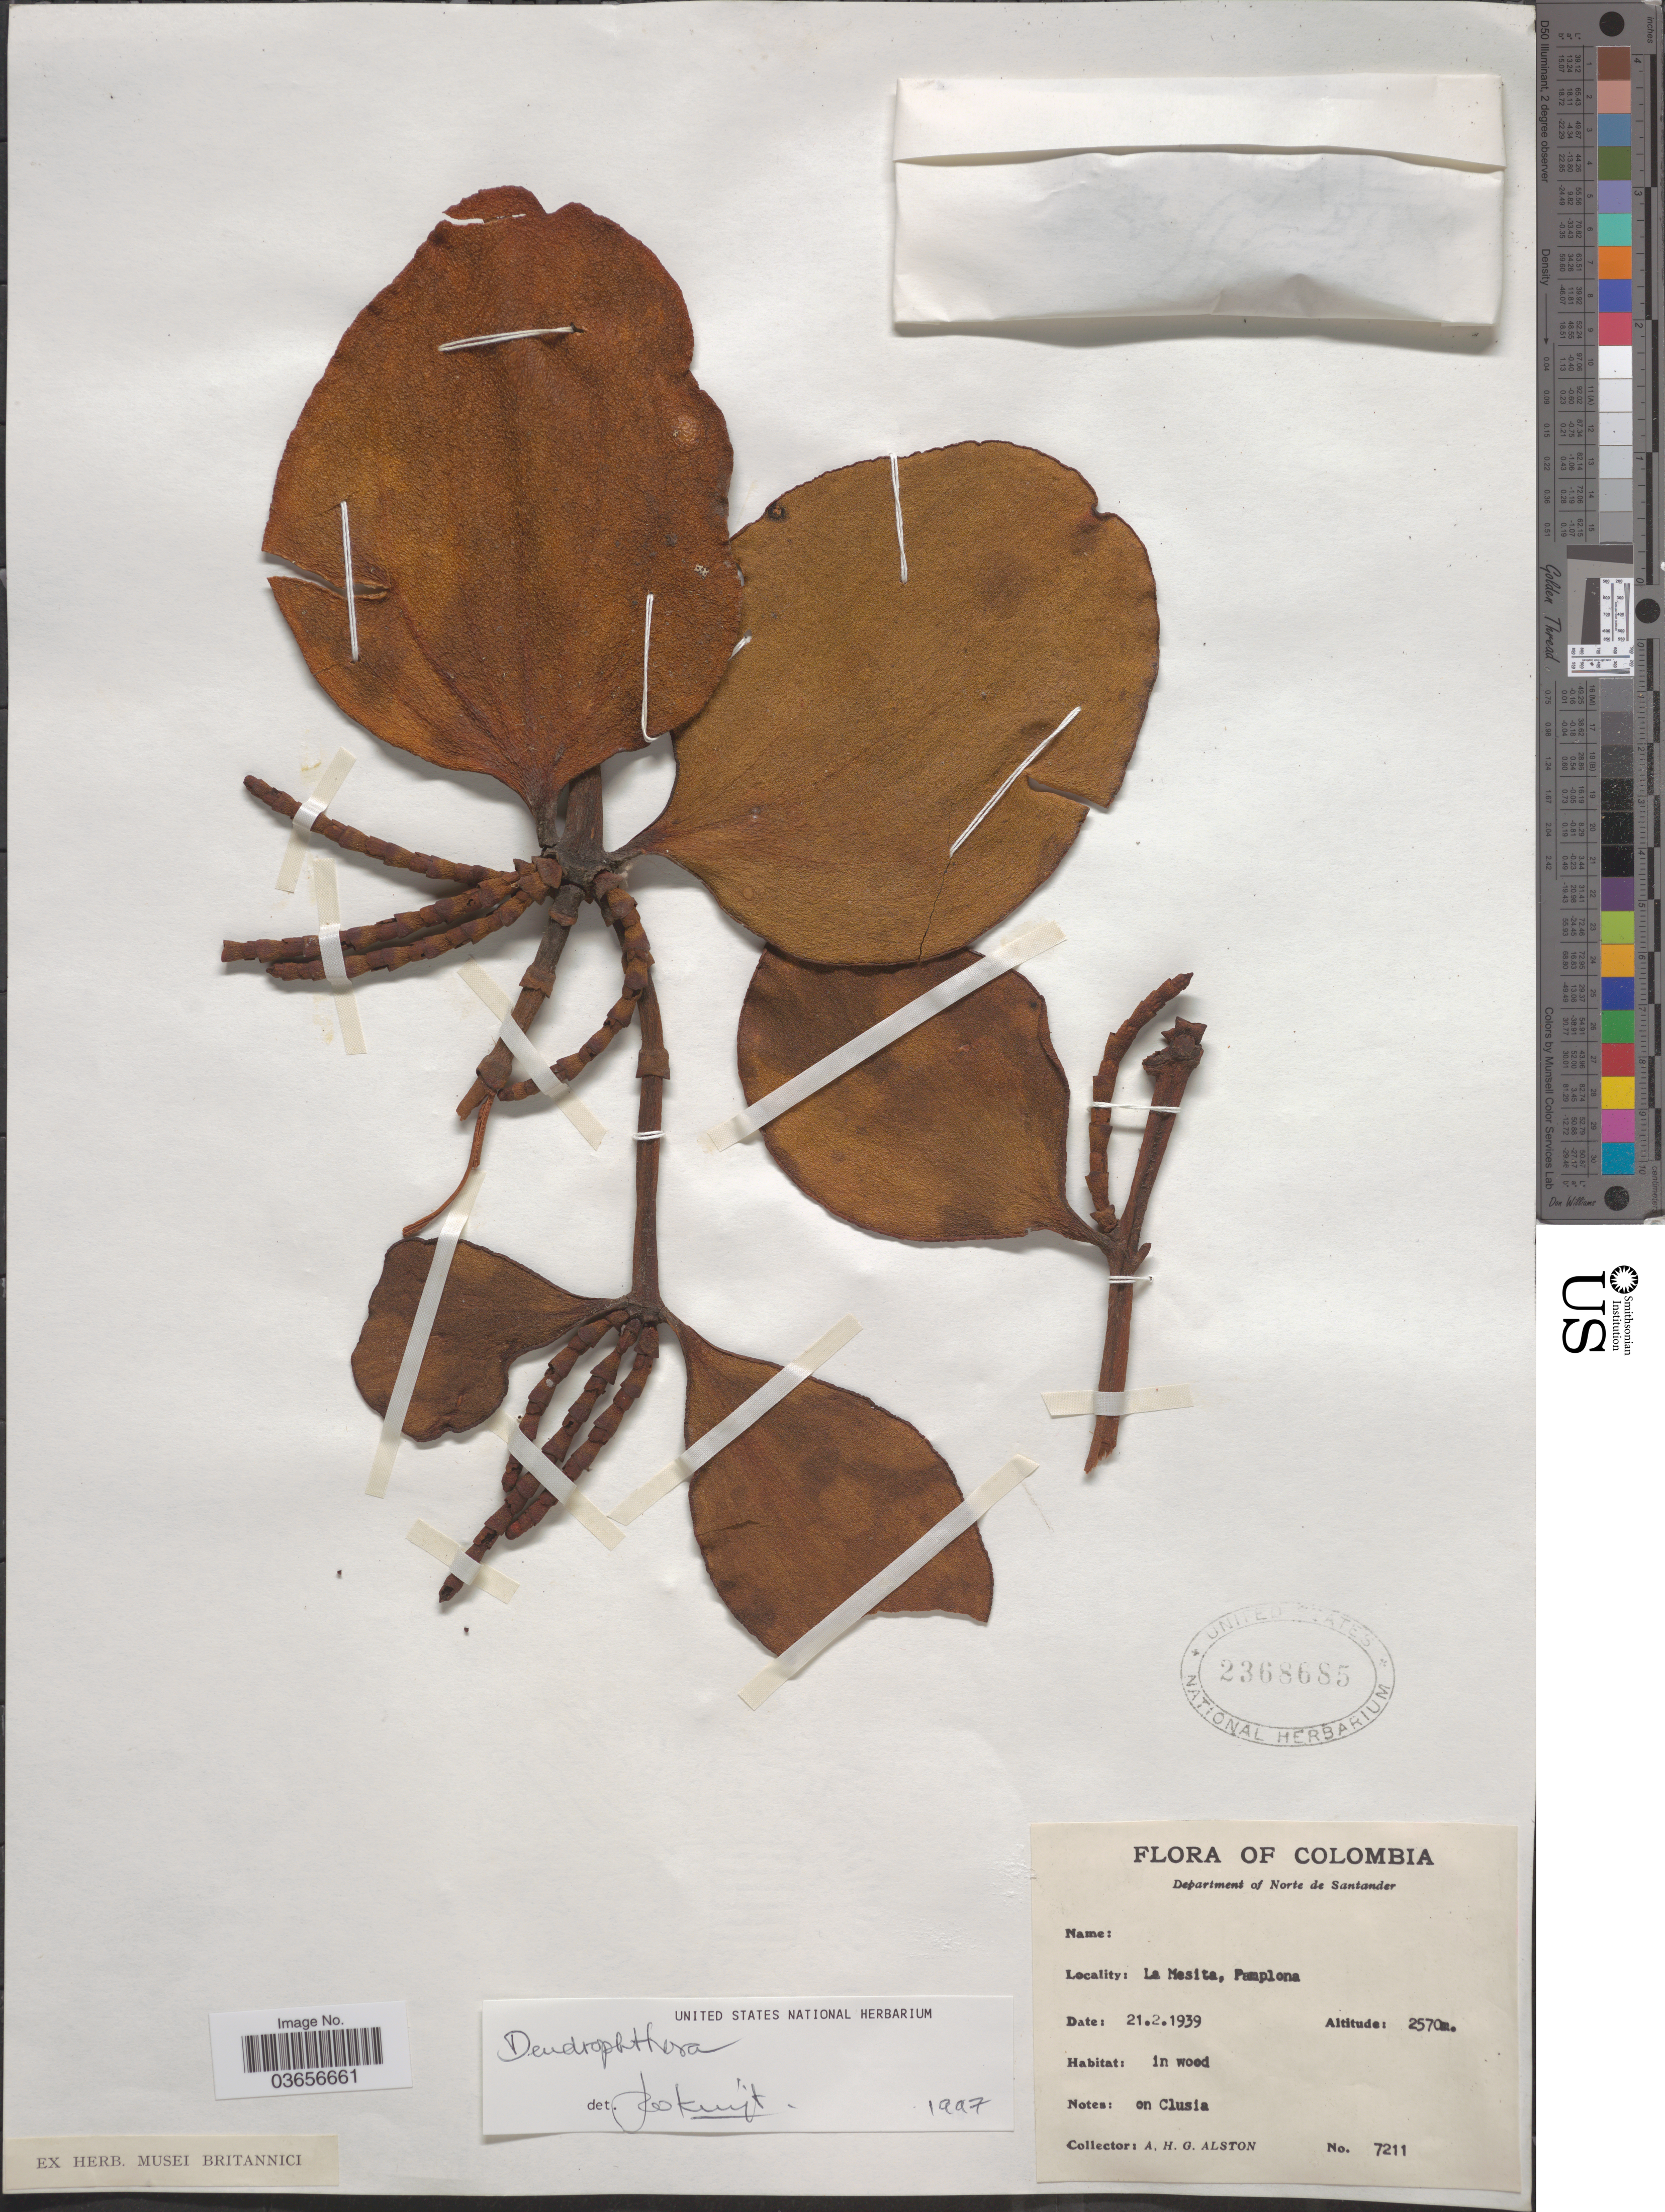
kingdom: Plantae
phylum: Tracheophyta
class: Magnoliopsida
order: Santalales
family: Viscaceae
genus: Dendrophthora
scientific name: Dendrophthora sp.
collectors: A. H. Alston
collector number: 7211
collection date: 1939-02-21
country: Colombia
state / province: Norte de Santander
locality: Department of Norte de Santander. La Mesita, Pamplona.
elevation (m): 2570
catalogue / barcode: US 2368685